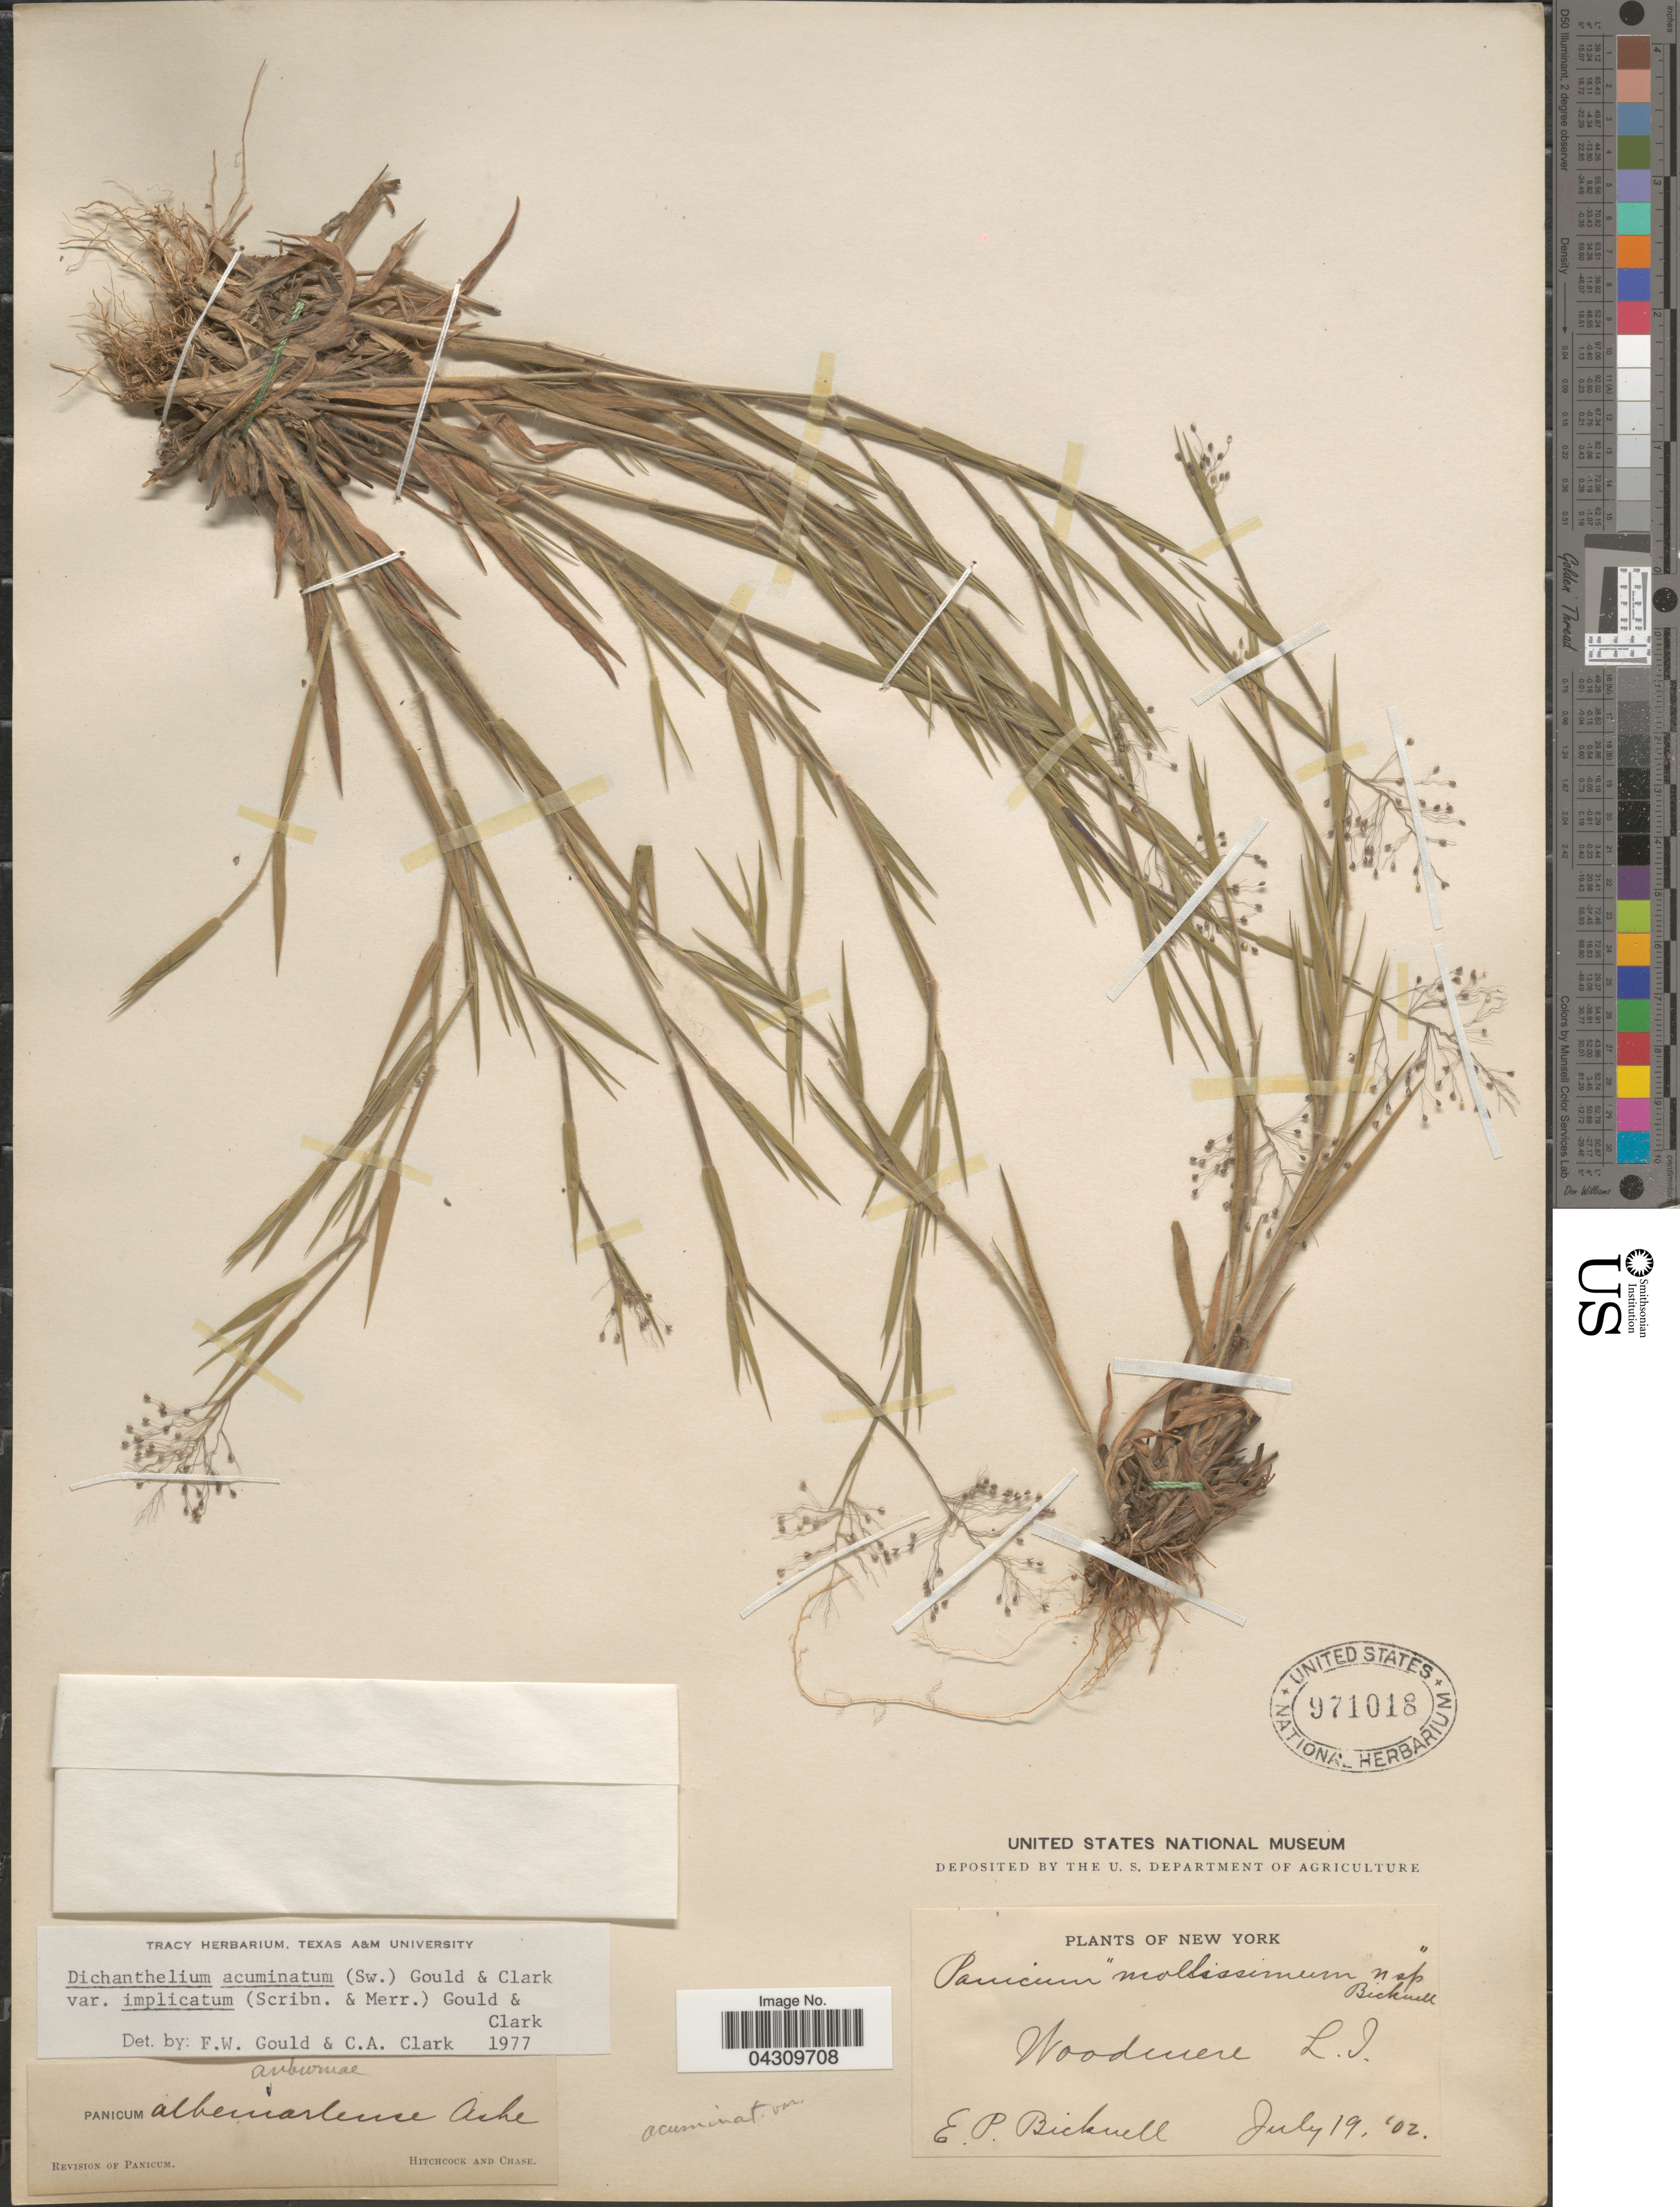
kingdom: Plantae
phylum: Tracheophyta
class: Liliopsida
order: Poales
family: Poaceae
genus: Dichanthelium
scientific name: Dichanthelium acuminatum var. acuminatum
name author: (Sw.) Gould & C.A. Clark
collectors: E. P. Bicknell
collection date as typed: Transcribed d/m/y: 19/7/2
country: United States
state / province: New York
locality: Woodmere L.I.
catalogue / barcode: US 971018